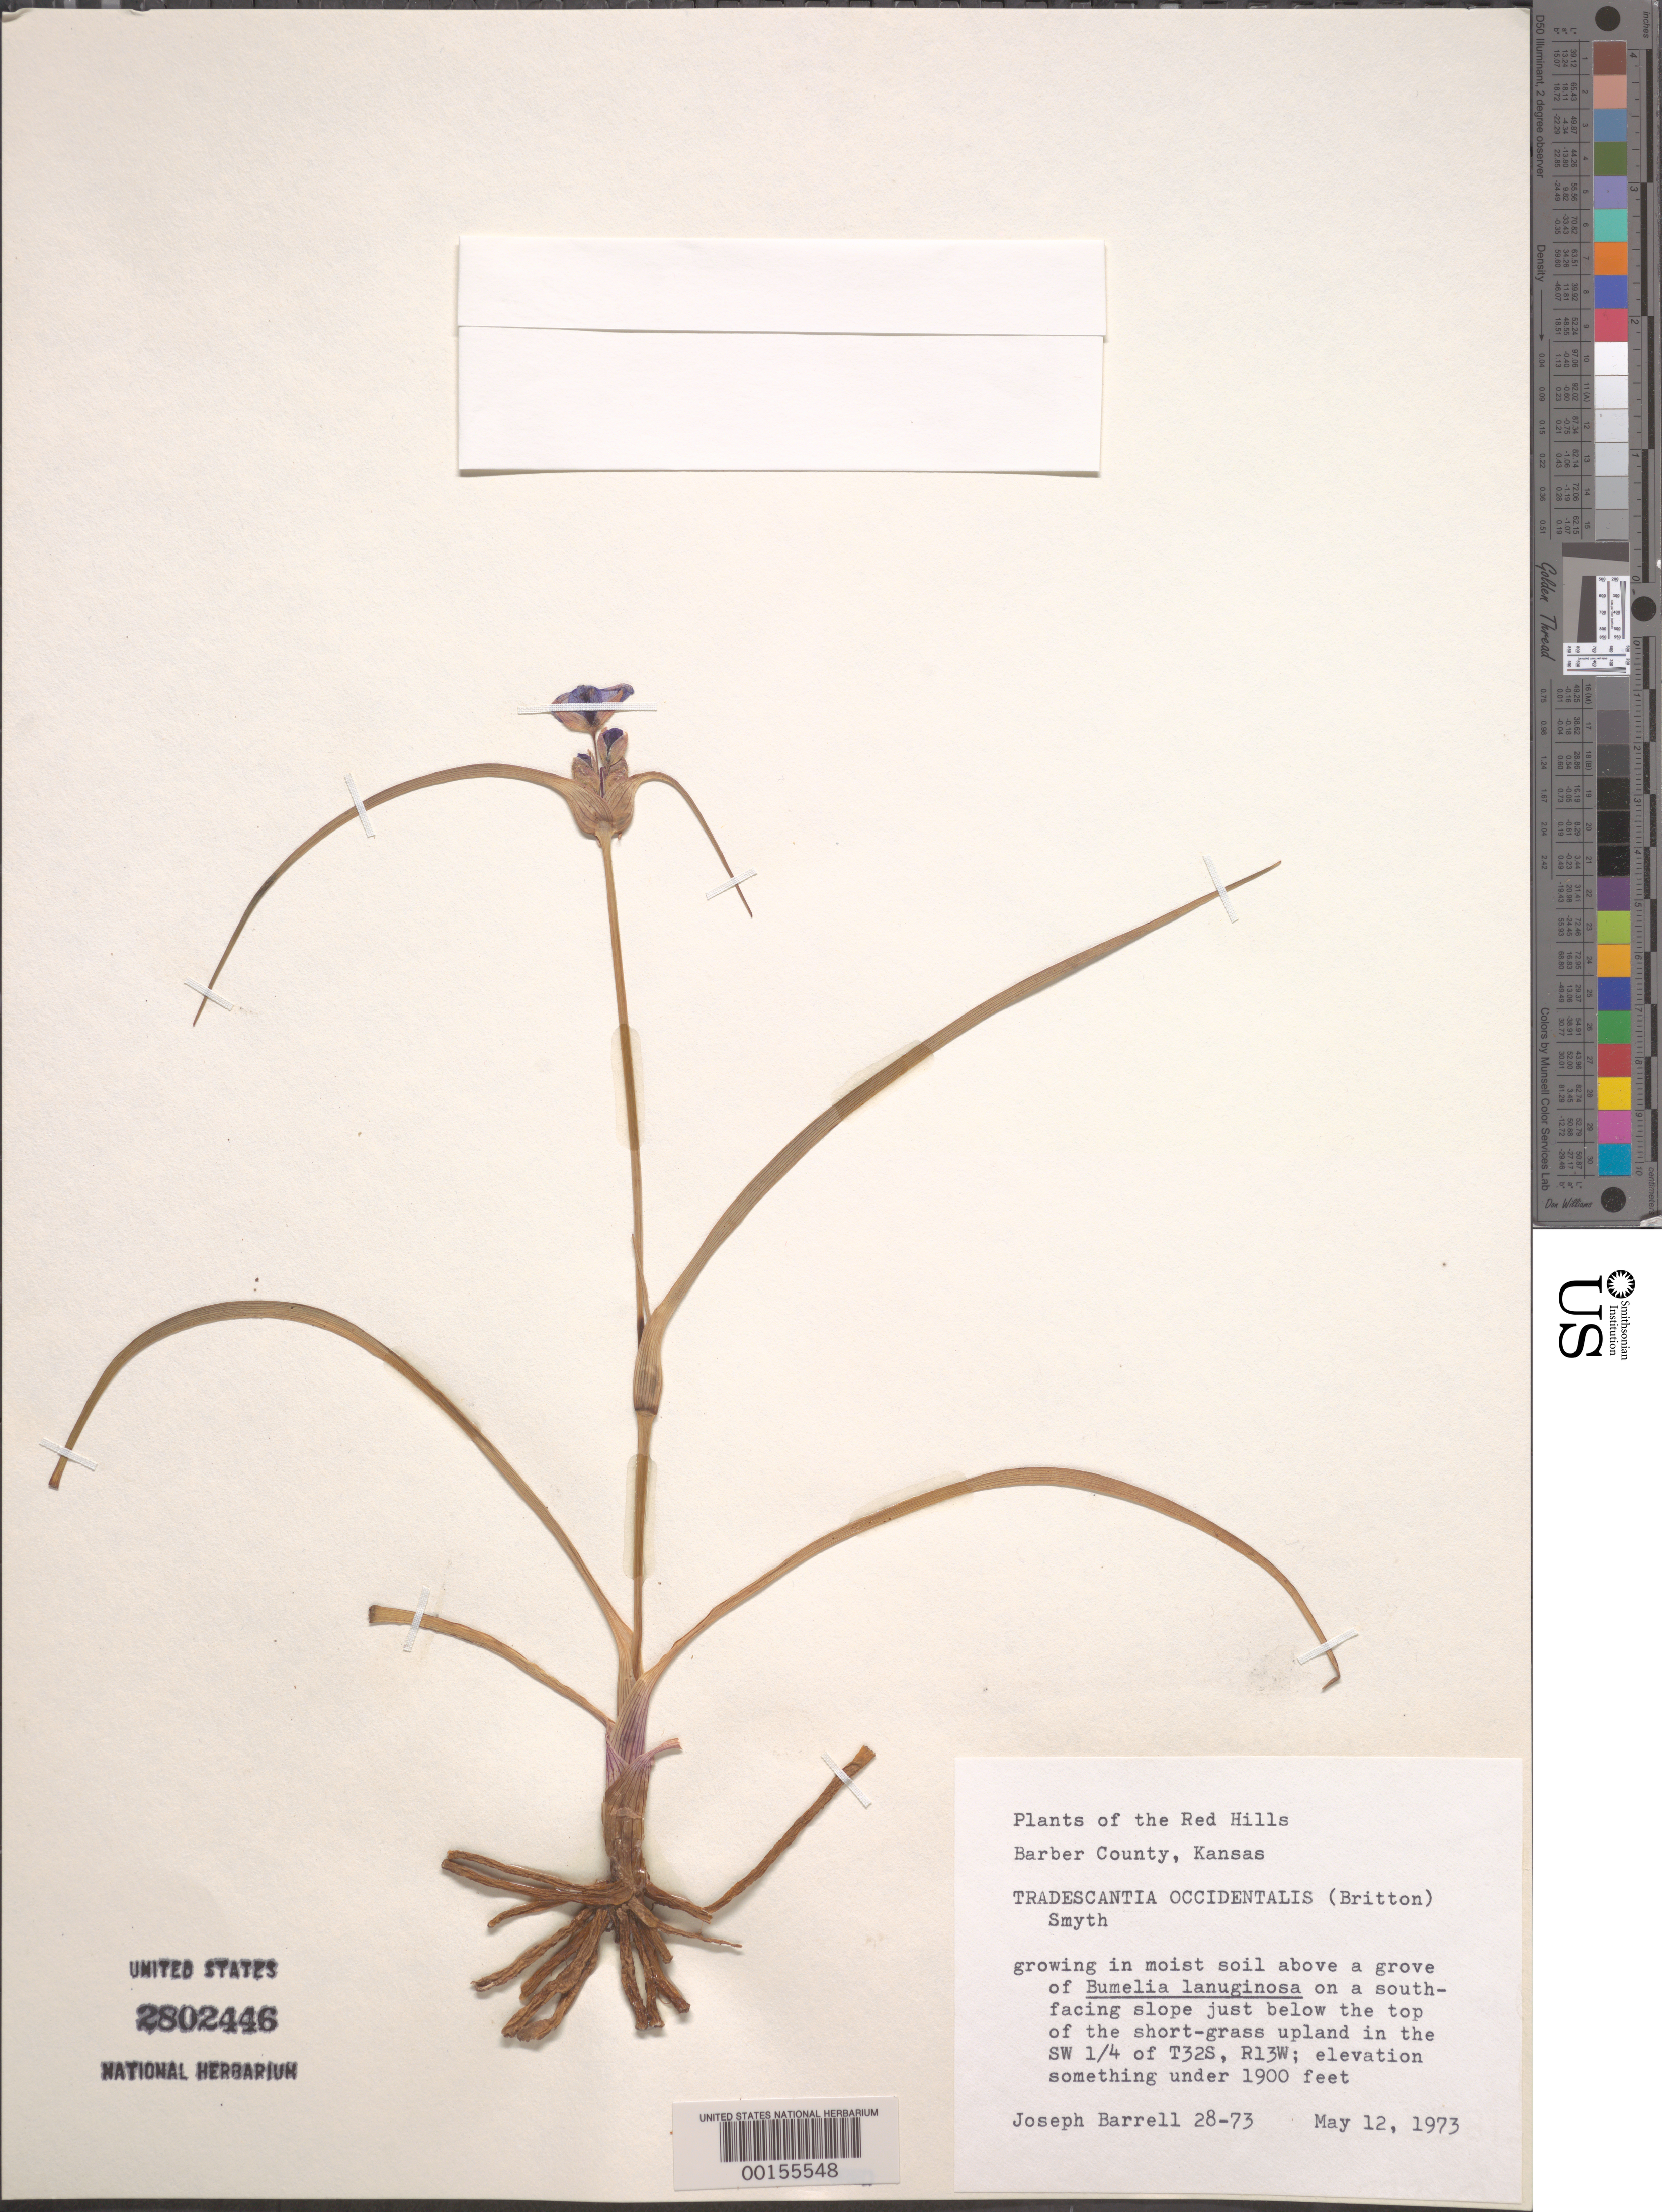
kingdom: Plantae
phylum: Tracheophyta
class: Liliopsida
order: Commelinales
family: Commelinaceae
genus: Tradescantia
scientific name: Tradescantia occidentalis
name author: (Britton) Smyth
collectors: J. Barrell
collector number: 28-73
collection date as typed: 12 May 1973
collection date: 1973-05-12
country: United States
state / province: Kansas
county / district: Barber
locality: Sw 1/4 of t32s, r13w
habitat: Moist soil above grove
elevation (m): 580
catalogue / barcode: US 2802446